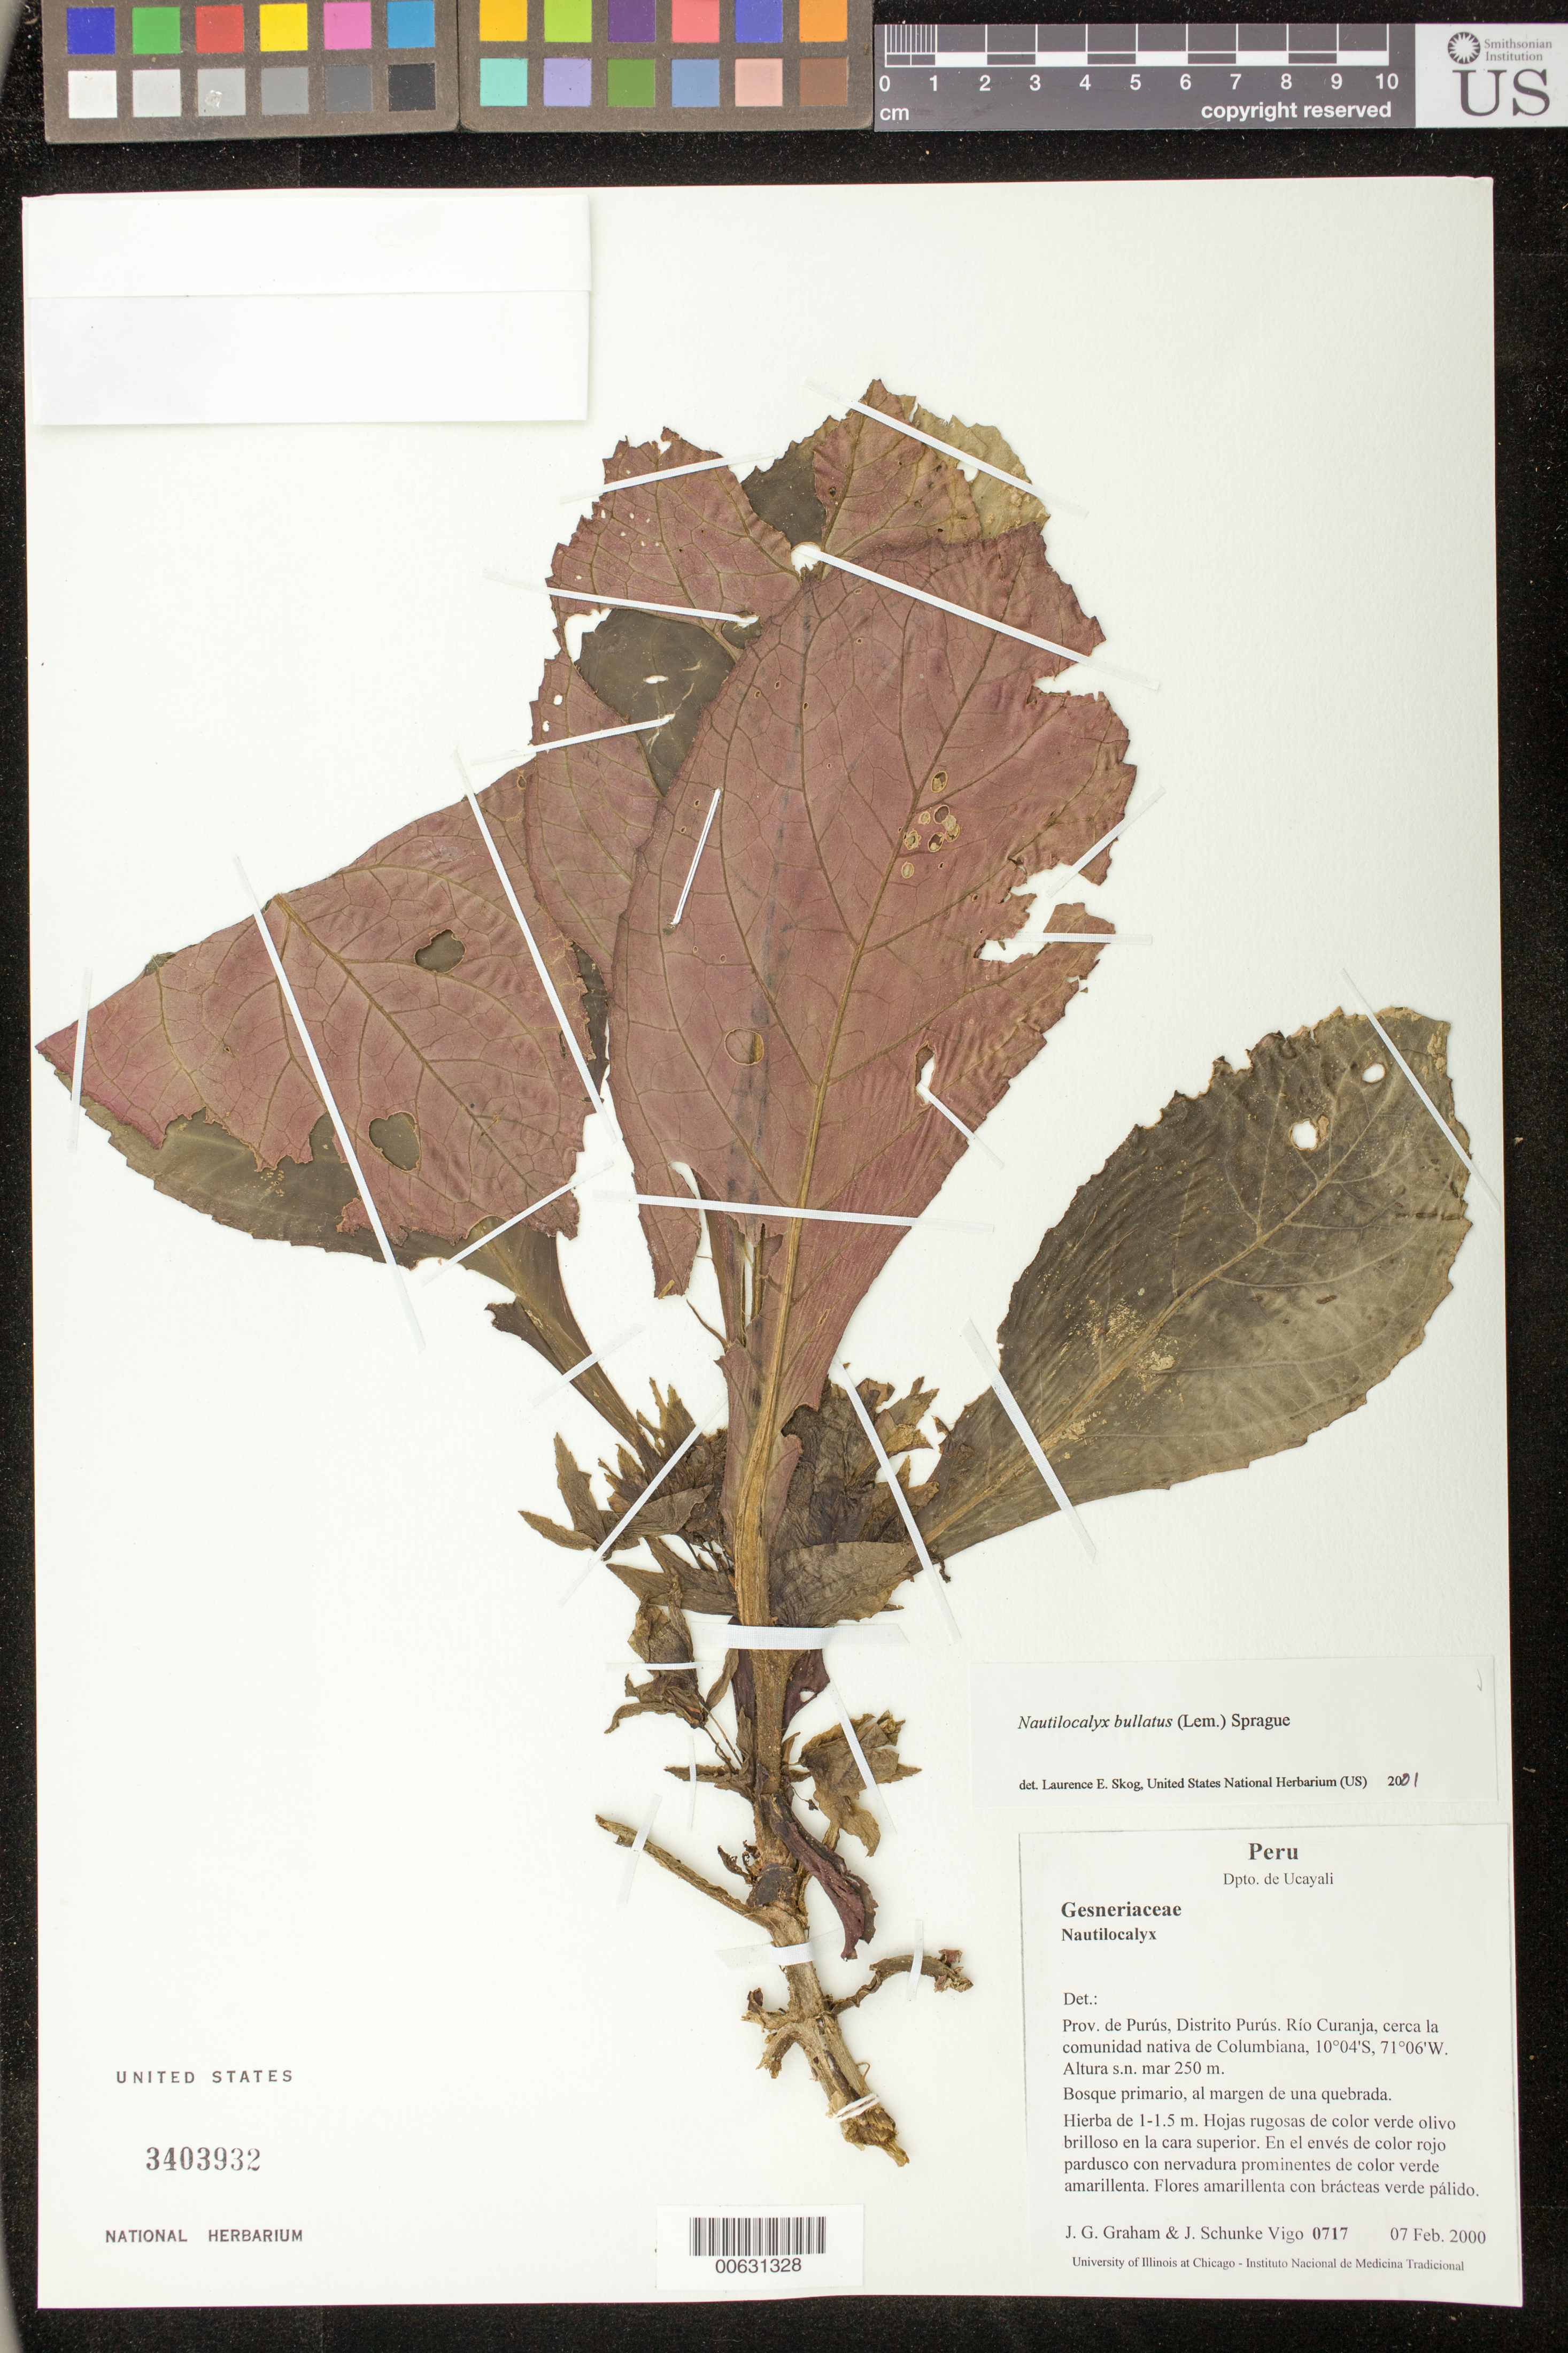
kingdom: Plantae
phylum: Tracheophyta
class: Magnoliopsida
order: Lamiales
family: Gesneriaceae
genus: Nautilocalyx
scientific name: Nautilocalyx bullatus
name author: (Lem.) Sprague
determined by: Skog, Laurence E.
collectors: J. G. Graham & J. Schunke Vigo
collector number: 0717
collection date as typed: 07 Feb 2000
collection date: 2000-02-07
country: Peru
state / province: Ucayali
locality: Prov. de Purús, Distrito Purús; Río Curanja, cerca la comunidad nativa de Columbiana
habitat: Bosque primario, al margen de una quebrada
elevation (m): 250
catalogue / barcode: US 3403932